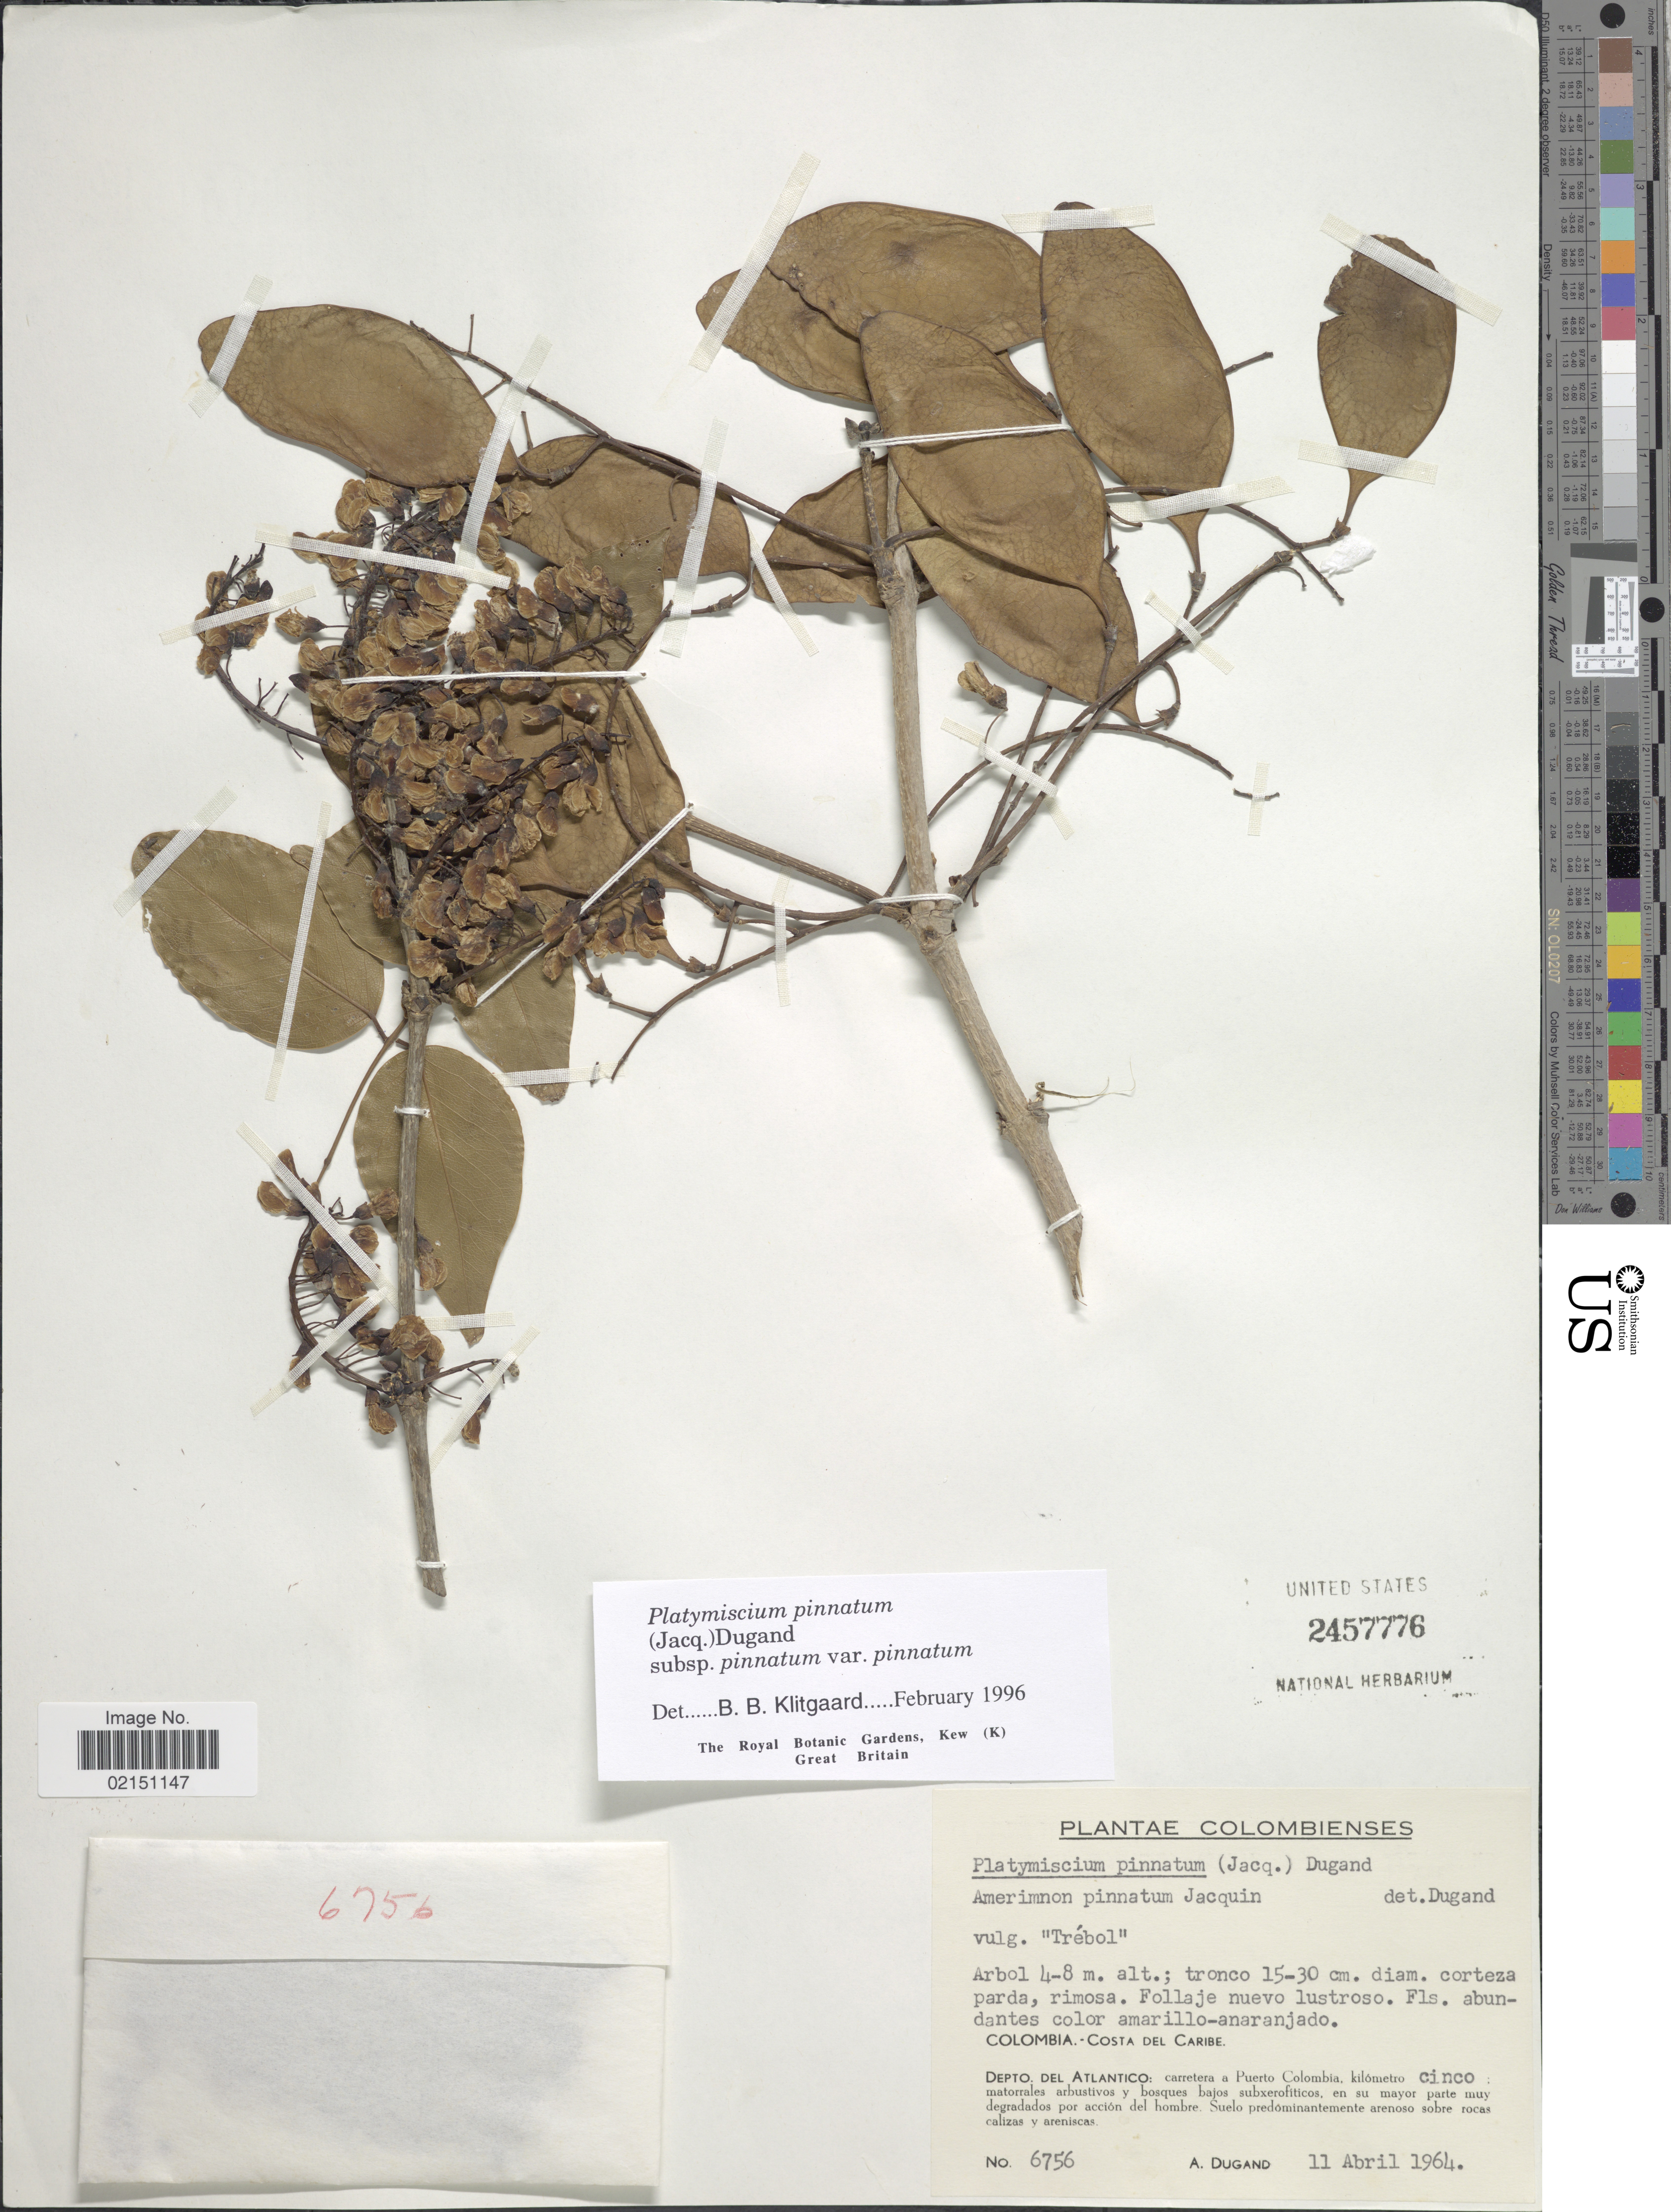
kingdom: Plantae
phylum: Tracheophyta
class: Magnoliopsida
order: Fabales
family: Fabaceae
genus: Platymiscium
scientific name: Platymiscium pinnatum var. pinnatum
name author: (Jacq.)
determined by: Klitgaard, B. B.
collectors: A. Dugand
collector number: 6756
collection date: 1964-04-11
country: Colombia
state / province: Atlántico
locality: Colombienses. Costa Del Caribe. Carretera a Puerto Colombia, kilometro cinco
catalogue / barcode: US 2457776